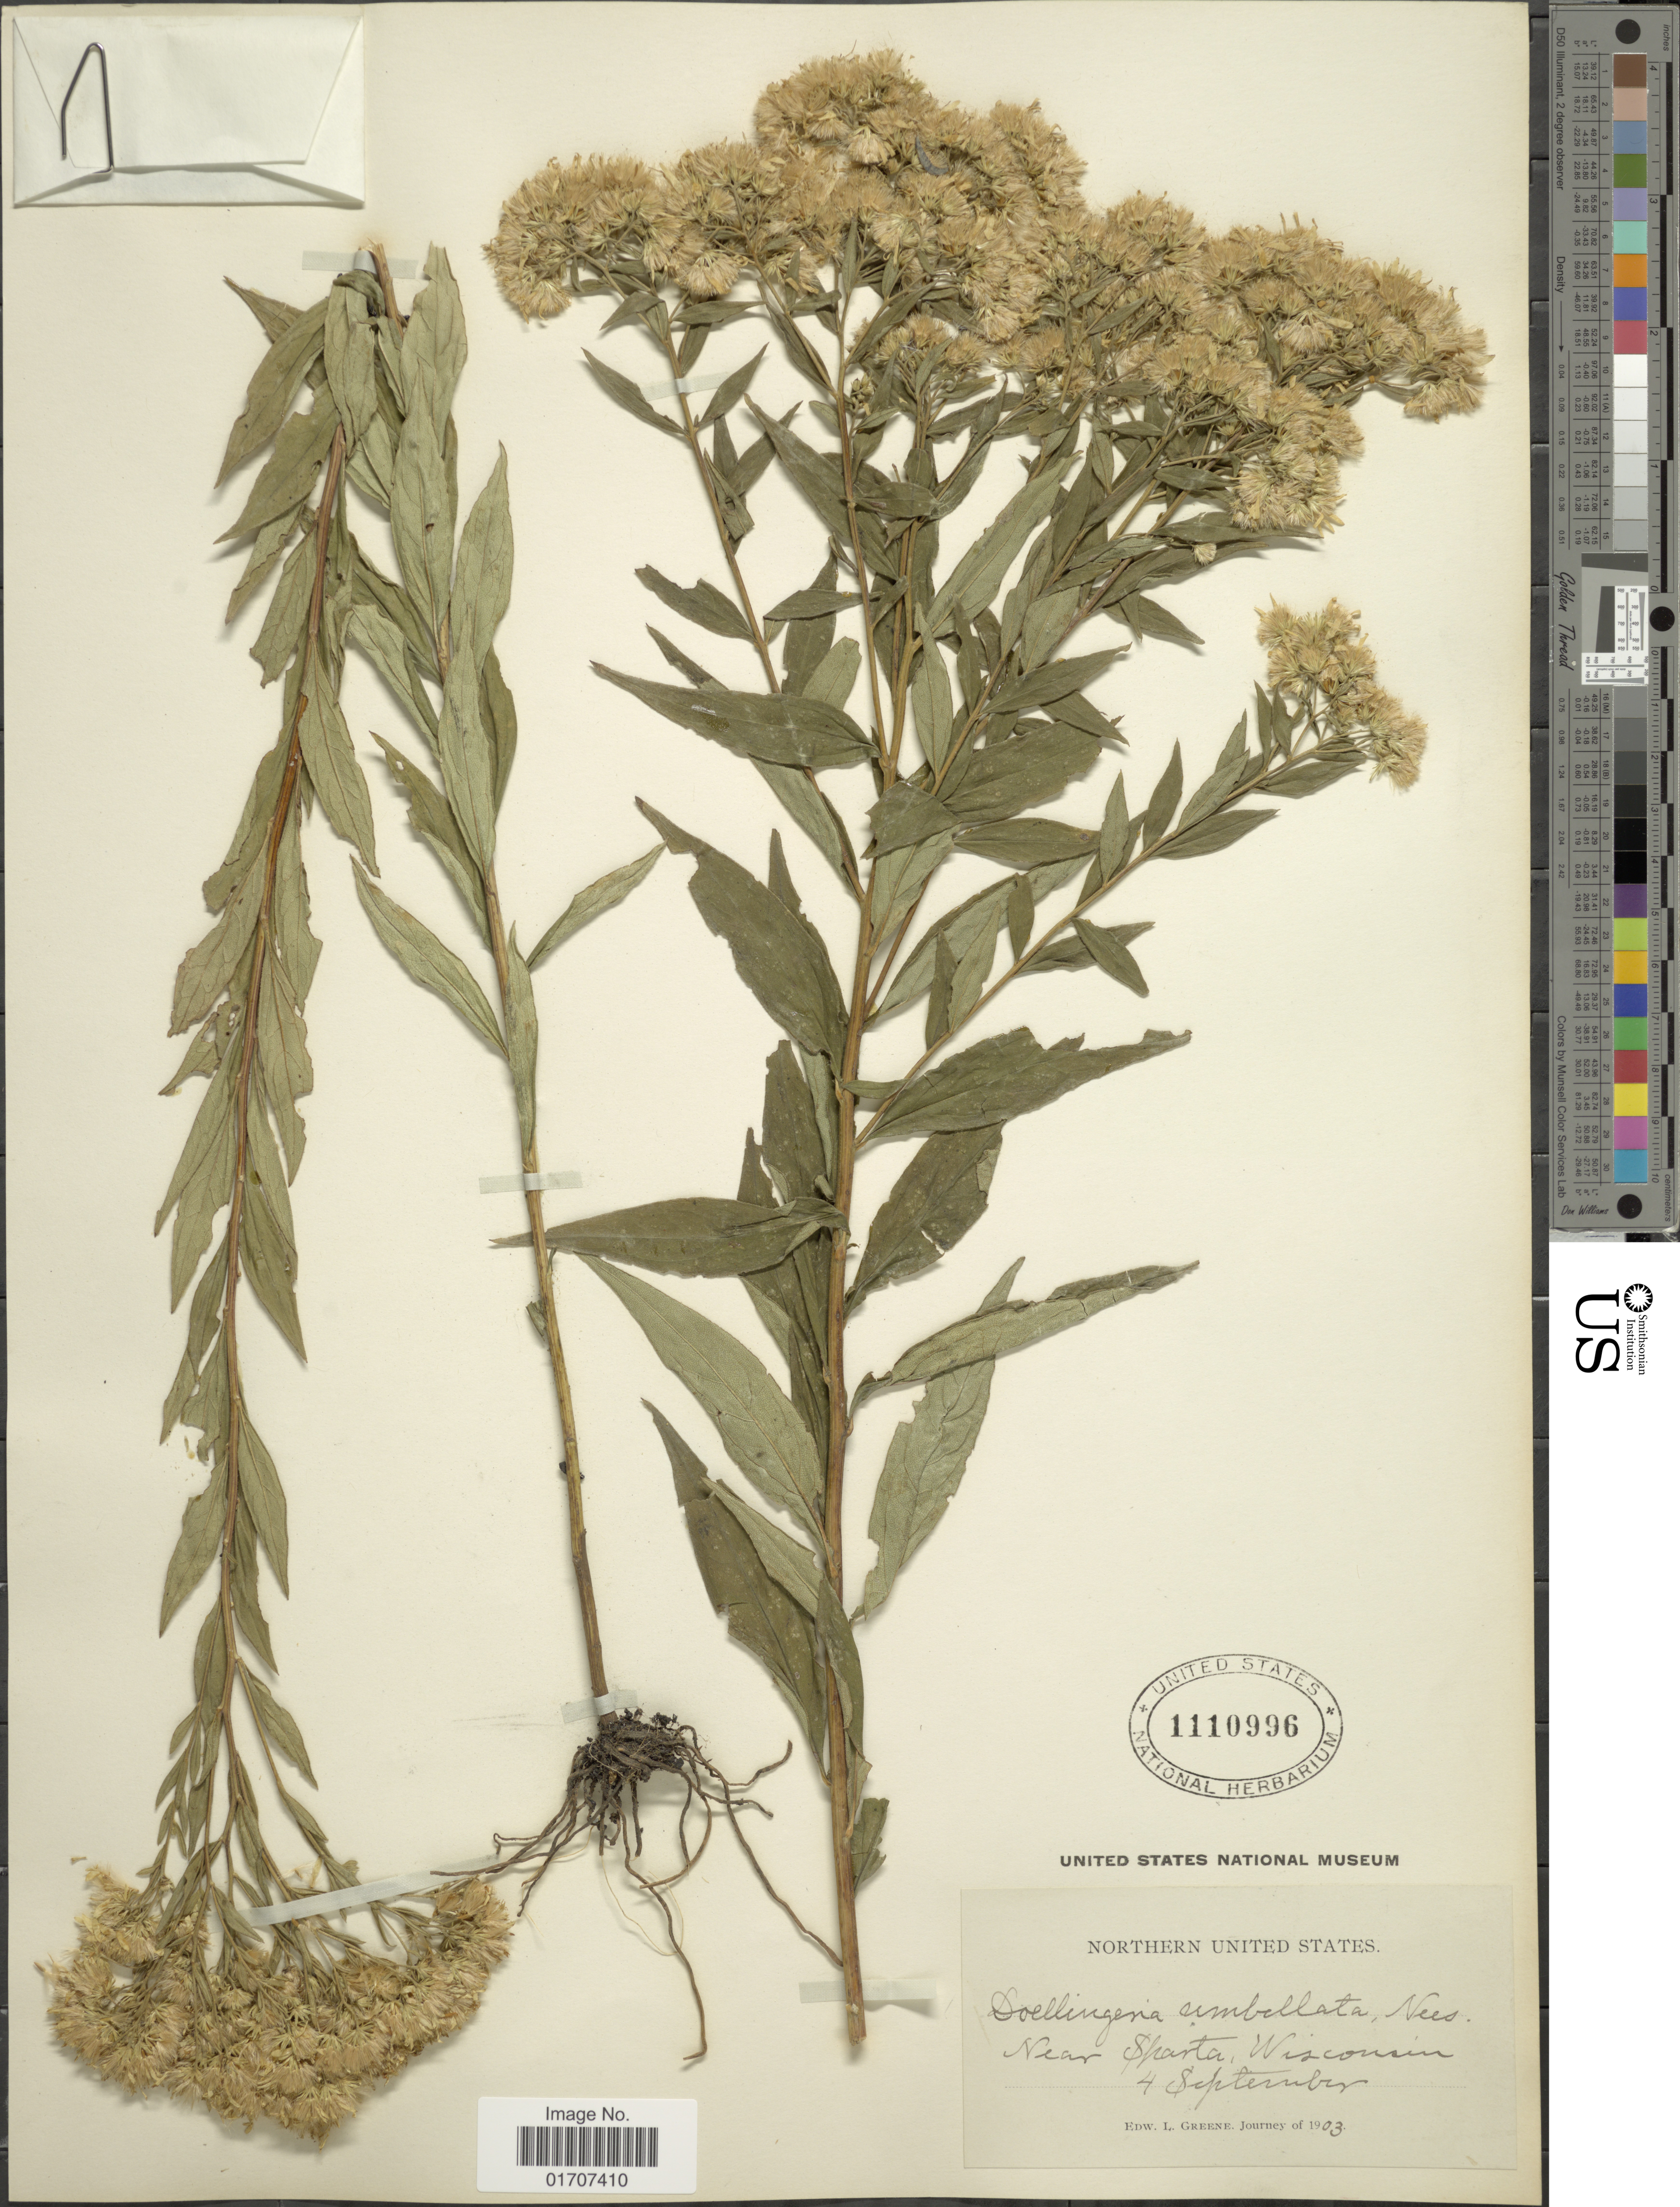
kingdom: Plantae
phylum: Tracheophyta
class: Magnoliopsida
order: Asterales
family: Asteraceae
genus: Doellingeria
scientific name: Doellingeria umbellata var. umbellata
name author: Nees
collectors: E. L. Greene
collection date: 1903-09-04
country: United States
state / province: Wisconsin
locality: Near Sparta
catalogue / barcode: US 1110996